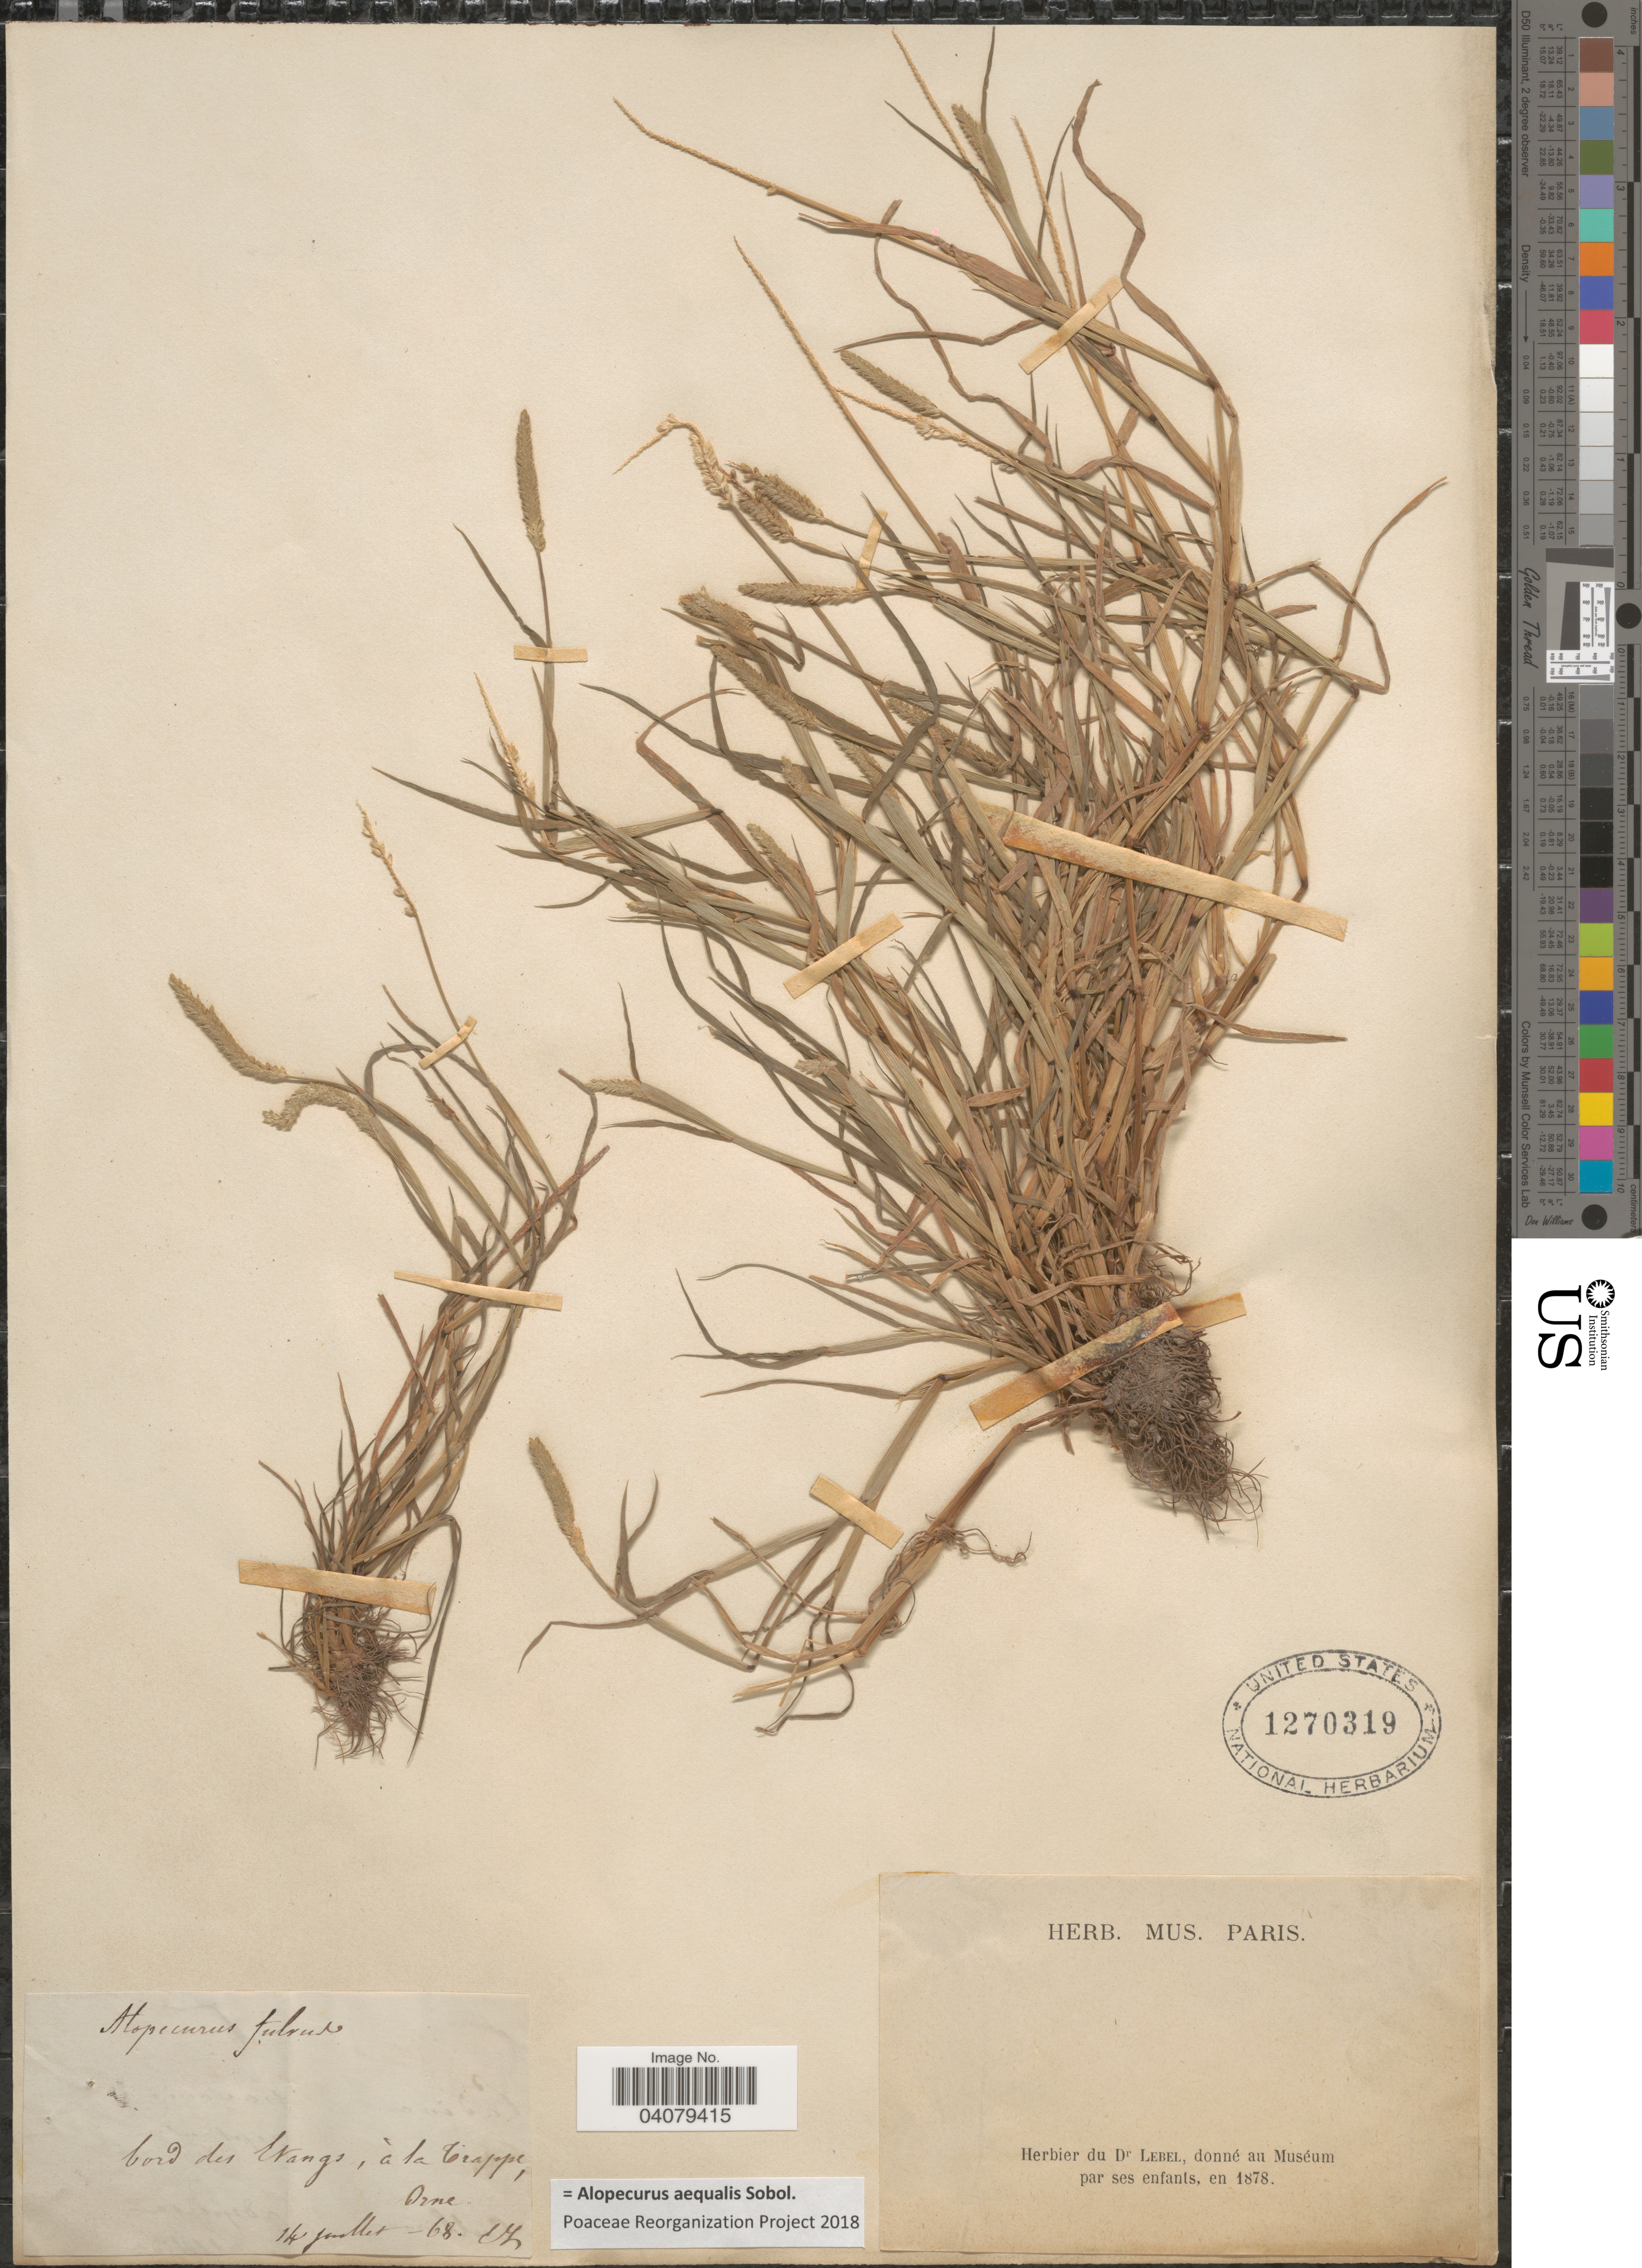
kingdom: Plantae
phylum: Tracheophyta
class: Liliopsida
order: Poales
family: Poaceae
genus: Alopecurus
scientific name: Alopecurus arundinaceus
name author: Poir.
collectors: ex Herb. Lebel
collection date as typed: Transcribed d/m/y: 14/7/68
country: France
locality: Bord des Etangs, à la Crappe, Orne.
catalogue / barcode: US 1270319